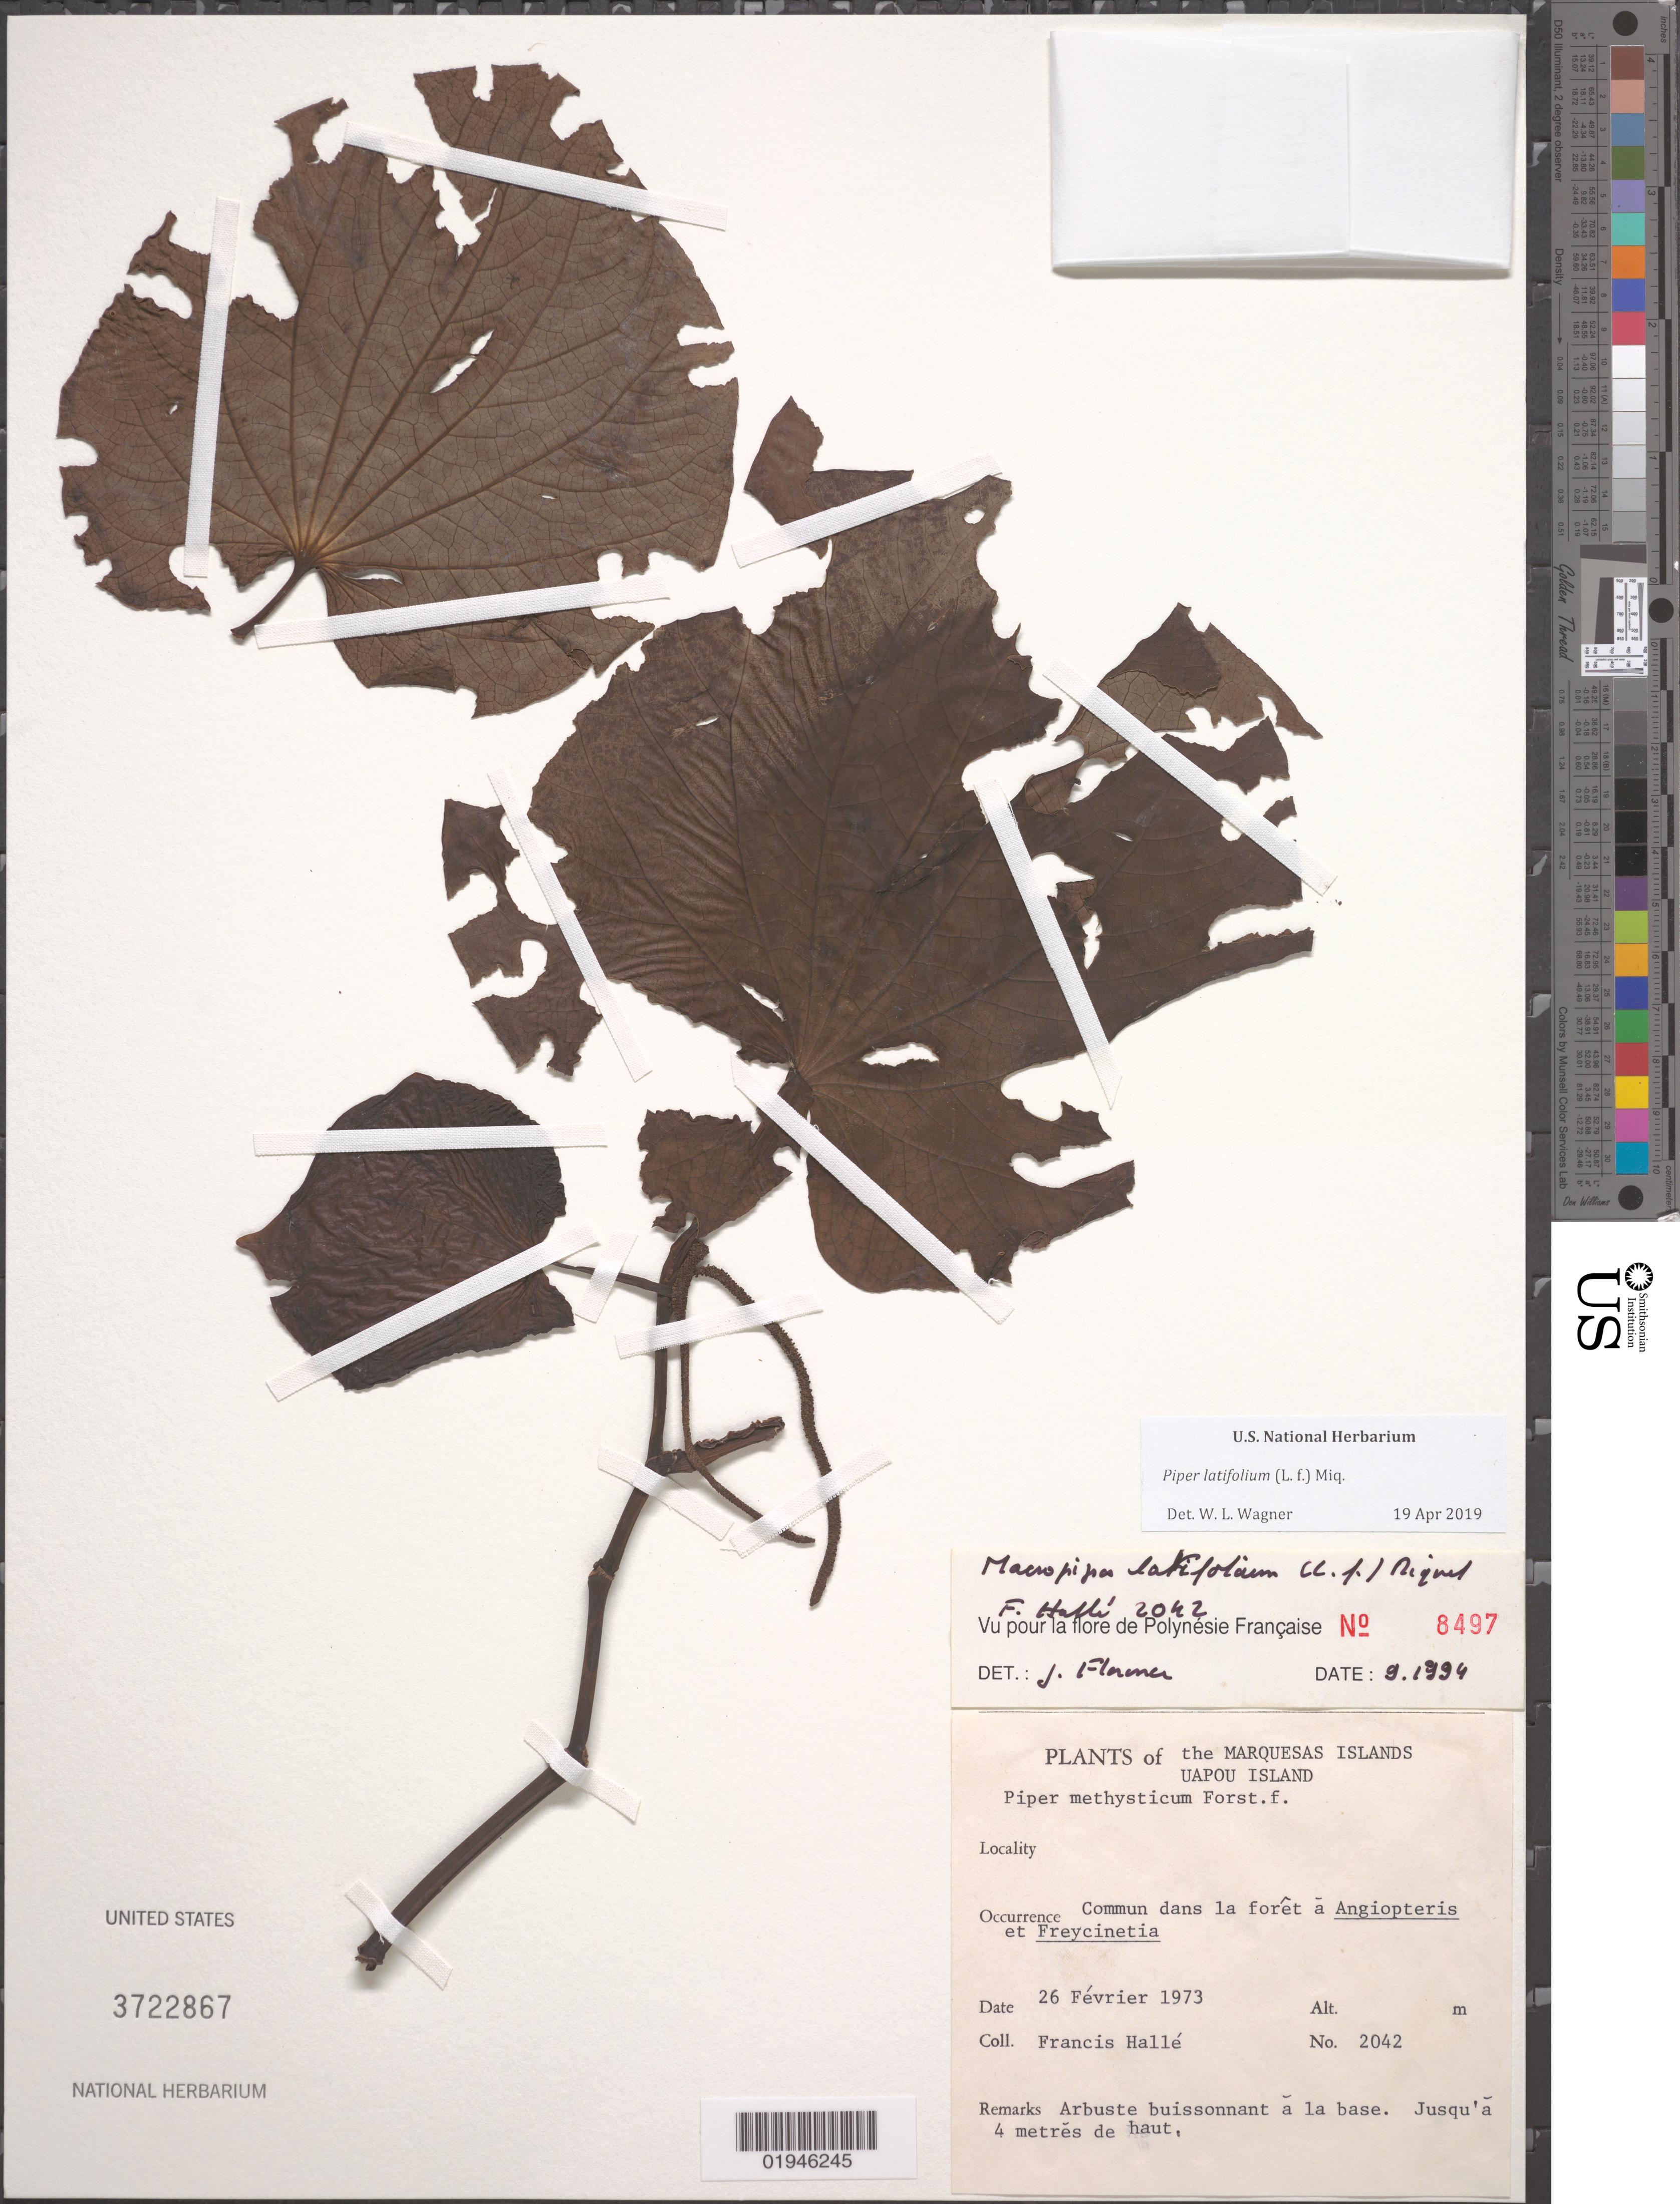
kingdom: Plantae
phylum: Tracheophyta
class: Magnoliopsida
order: Piperales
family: Piperaceae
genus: Piper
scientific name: Piper latifolium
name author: L. f.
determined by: Wagner, W. L., (BOT), Smithsonian Institution - National Museum of Natural History (UNITED STATES)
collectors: F. Hallé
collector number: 2042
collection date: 1973-02-26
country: French Polynesia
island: Ua Pou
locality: s.l.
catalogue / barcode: US 3722867